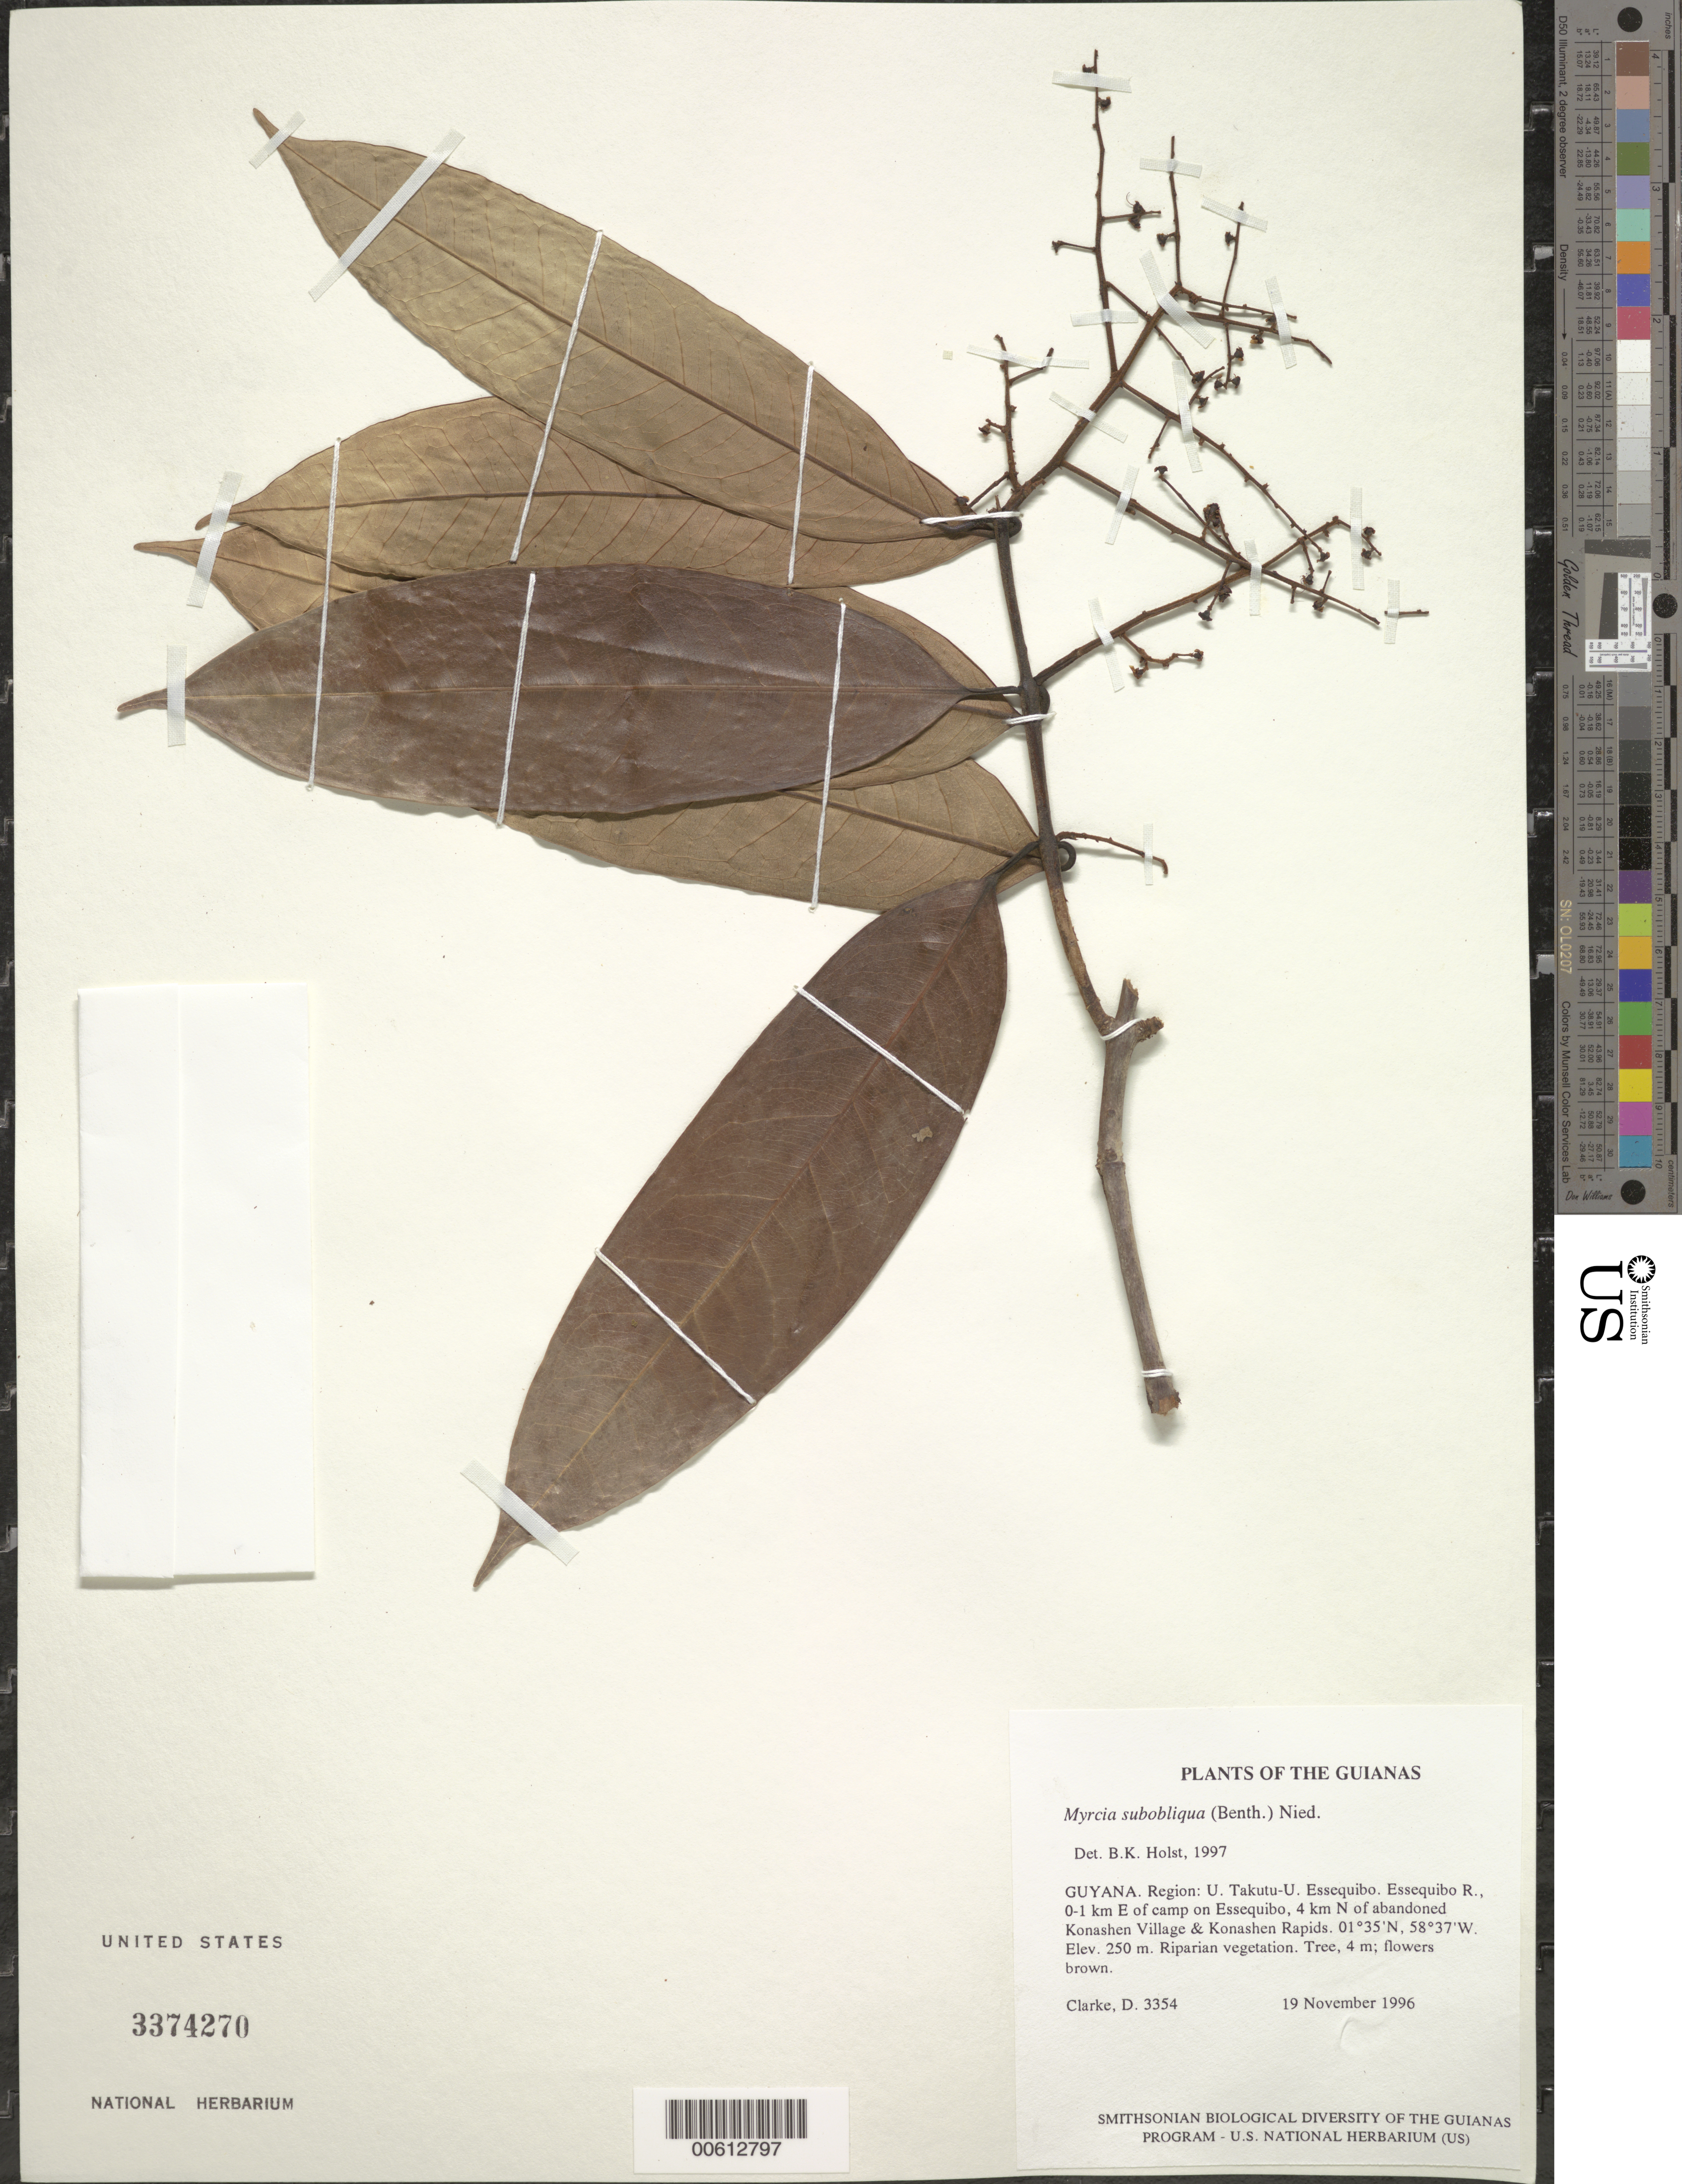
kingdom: Plantae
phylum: Tracheophyta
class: Magnoliopsida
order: Myrtales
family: Myrtaceae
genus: Myrcia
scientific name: Myrcia subobliqua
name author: (Benth.) Neidenzu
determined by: Holst, Bruce K.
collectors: H. D. Clarke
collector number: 3354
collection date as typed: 19 November 1996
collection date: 1996-11-19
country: Guyana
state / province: U. Takutu-U. Essequibo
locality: Essequibo R., 0-1 km E of camp on Essequibo, 4 km N of abandoned Konashen Village & Konashen Rapids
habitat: Riparian vegetation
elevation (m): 250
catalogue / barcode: US 3374270